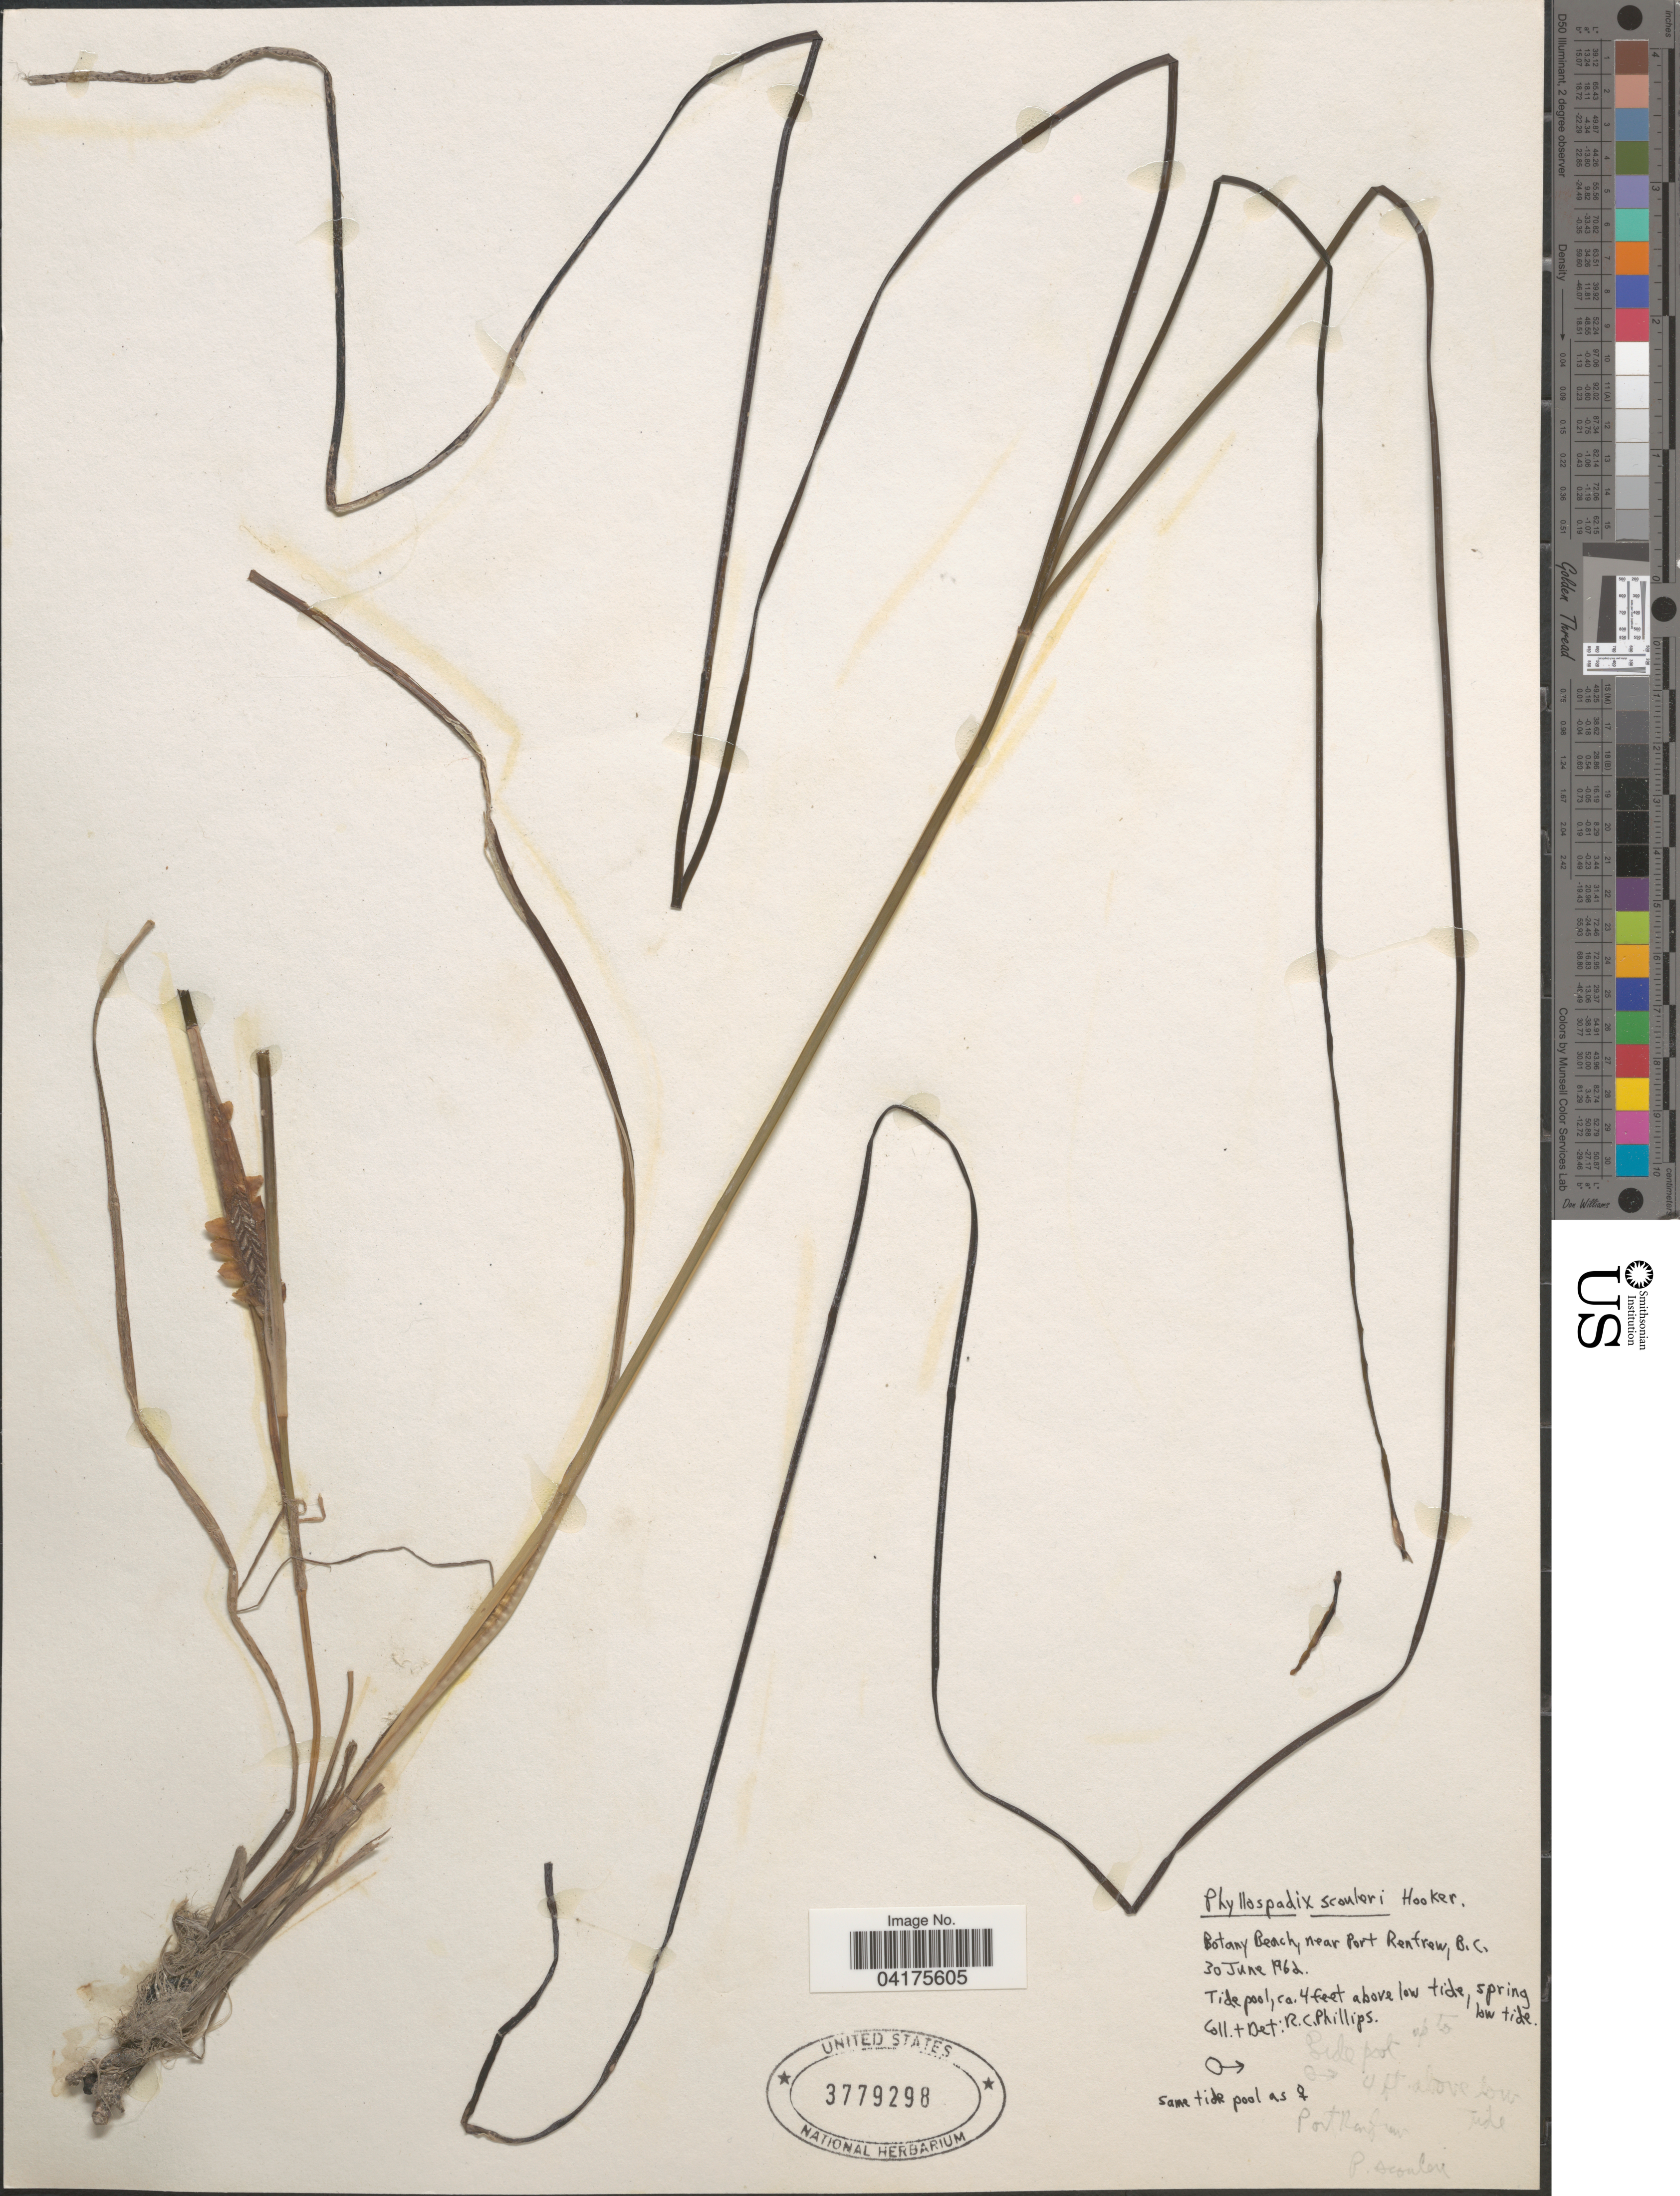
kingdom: Plantae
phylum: Tracheophyta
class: Liliopsida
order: Alismatales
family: Zosteraceae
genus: Phyllospadix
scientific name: Phyllospadix scouleri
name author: Hook.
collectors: R. C. Phillips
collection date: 1962-06-30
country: Canada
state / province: British Columbia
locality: Botany Beach, near Port Renfrew.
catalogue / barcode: US 3779298